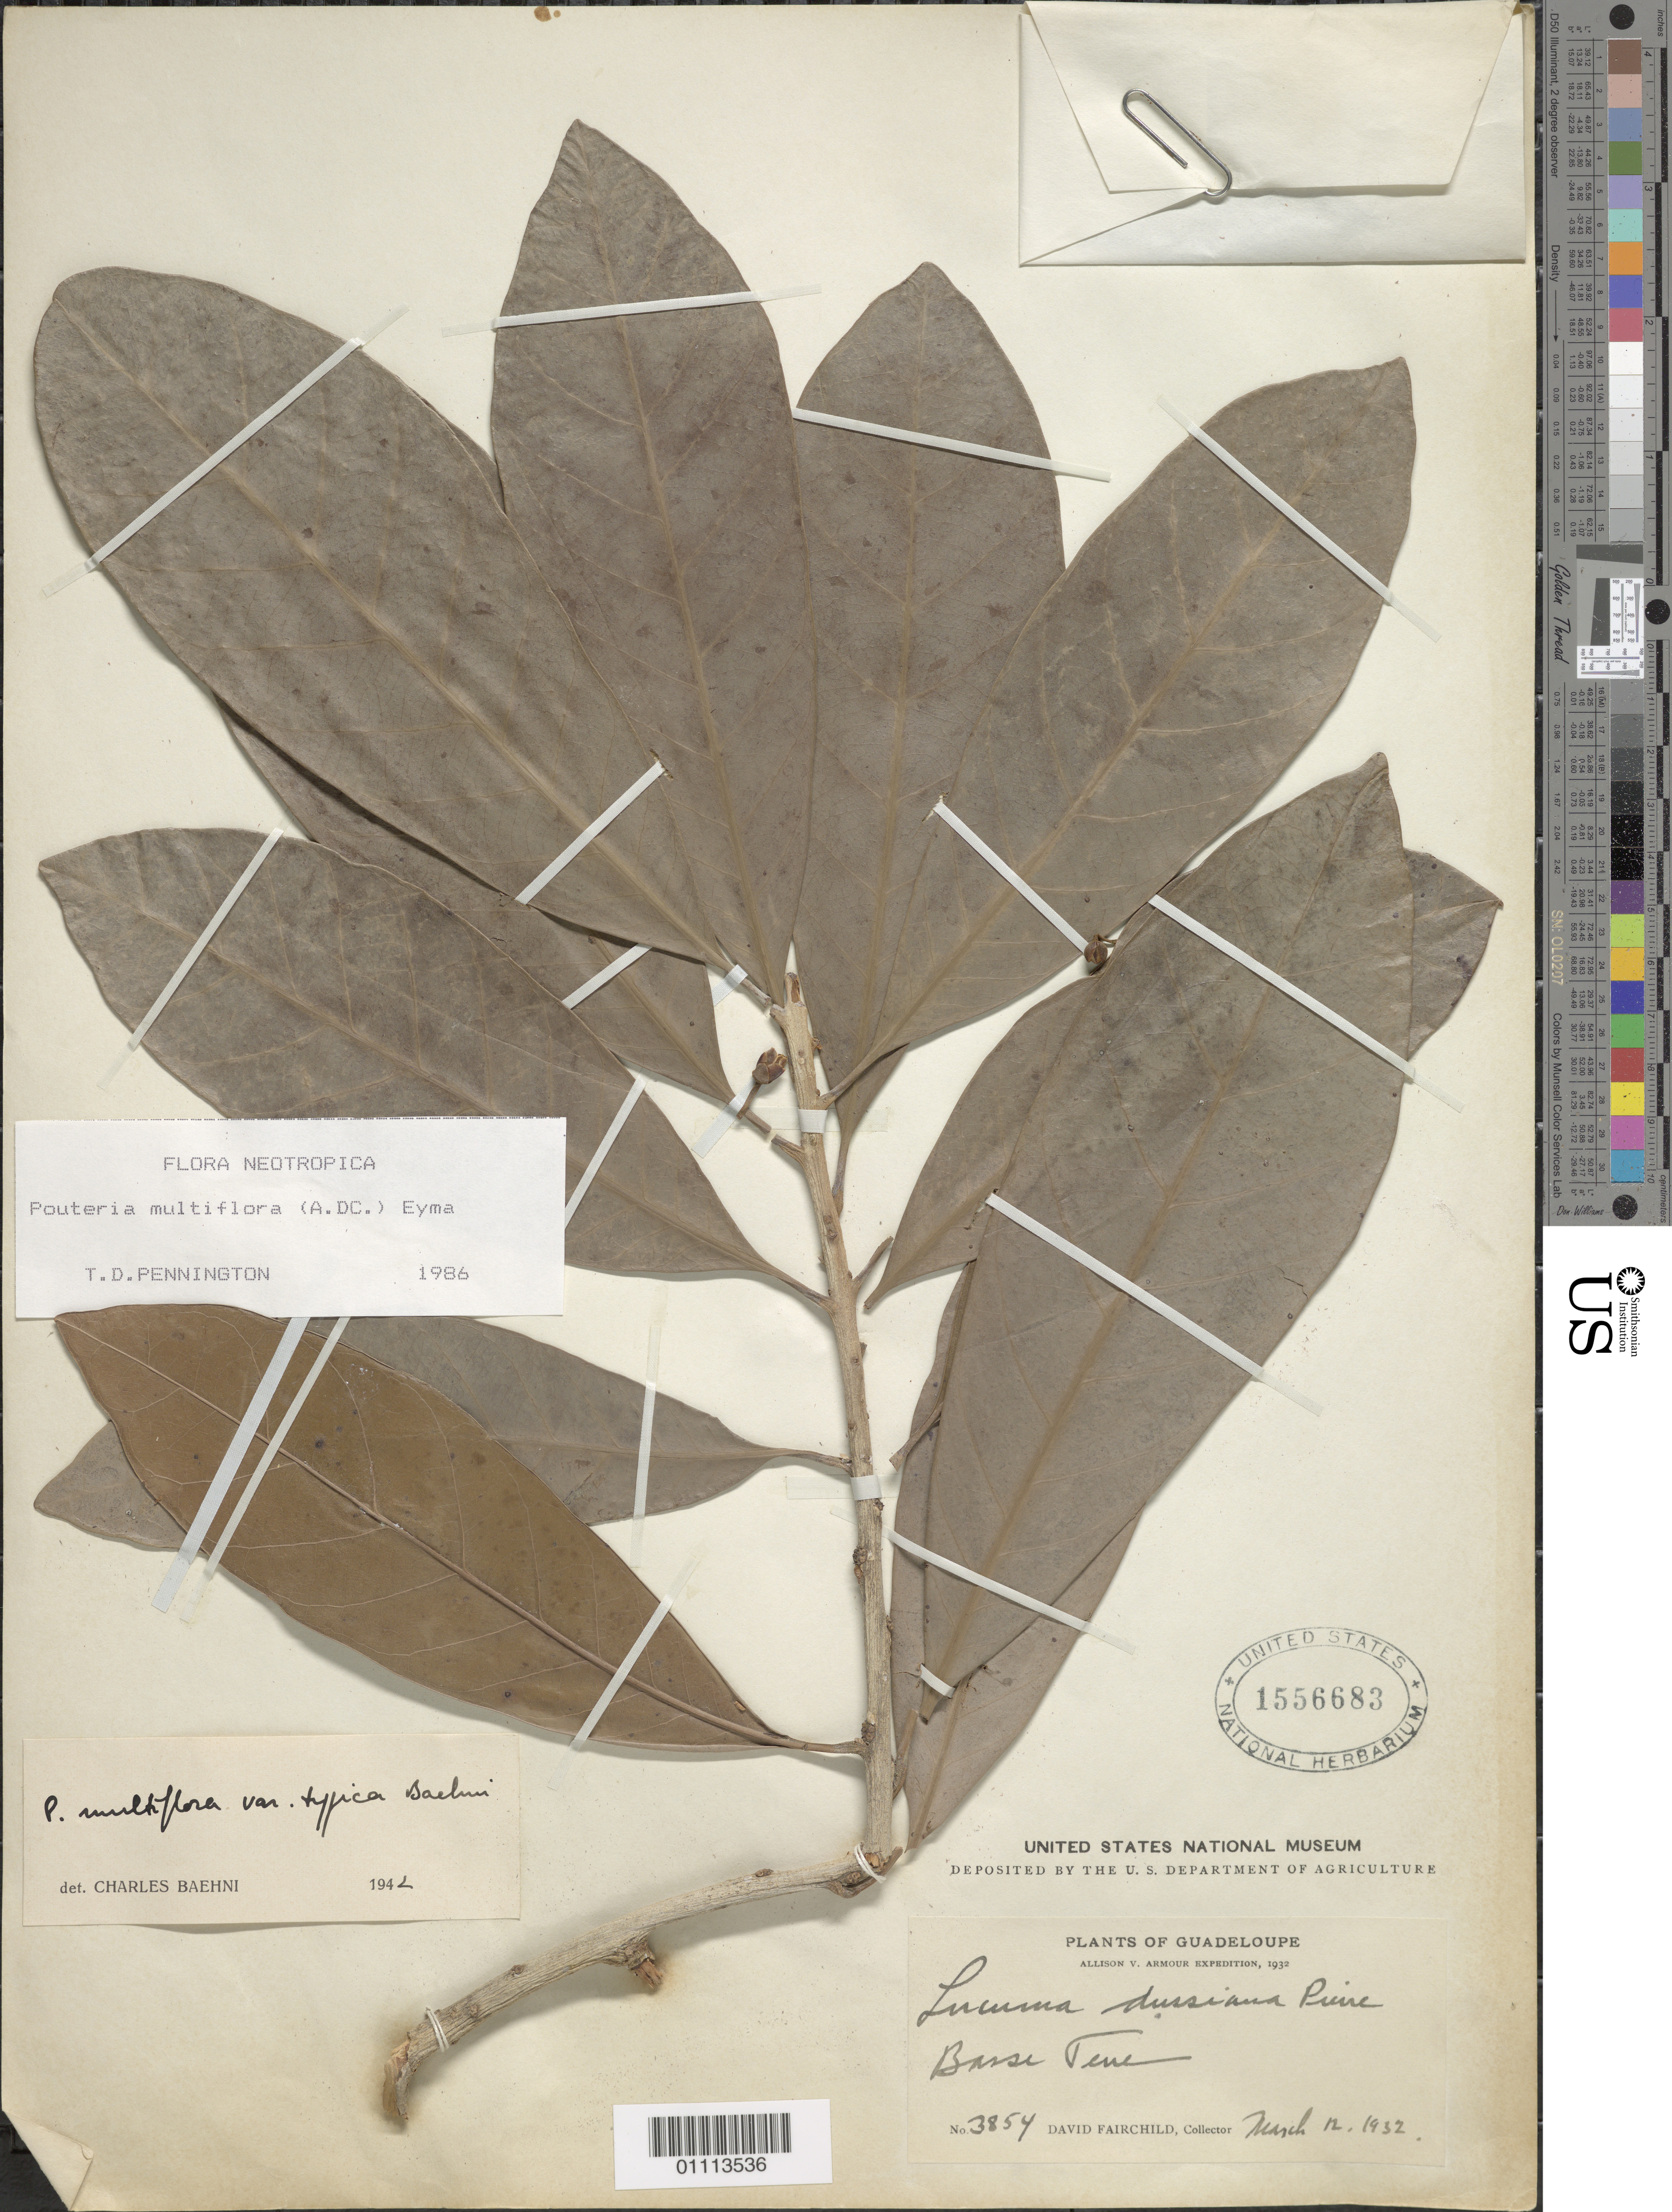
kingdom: Plantae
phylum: Tracheophyta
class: Magnoliopsida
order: Ericales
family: Sapotaceae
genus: Pouteria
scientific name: Pouteria multiflora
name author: (A. DC.) Eyma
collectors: D. Fairchild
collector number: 3854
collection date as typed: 12 Mar 1932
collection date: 1932-03-12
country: Guadeloupe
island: Basse Terre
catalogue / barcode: US 1556683